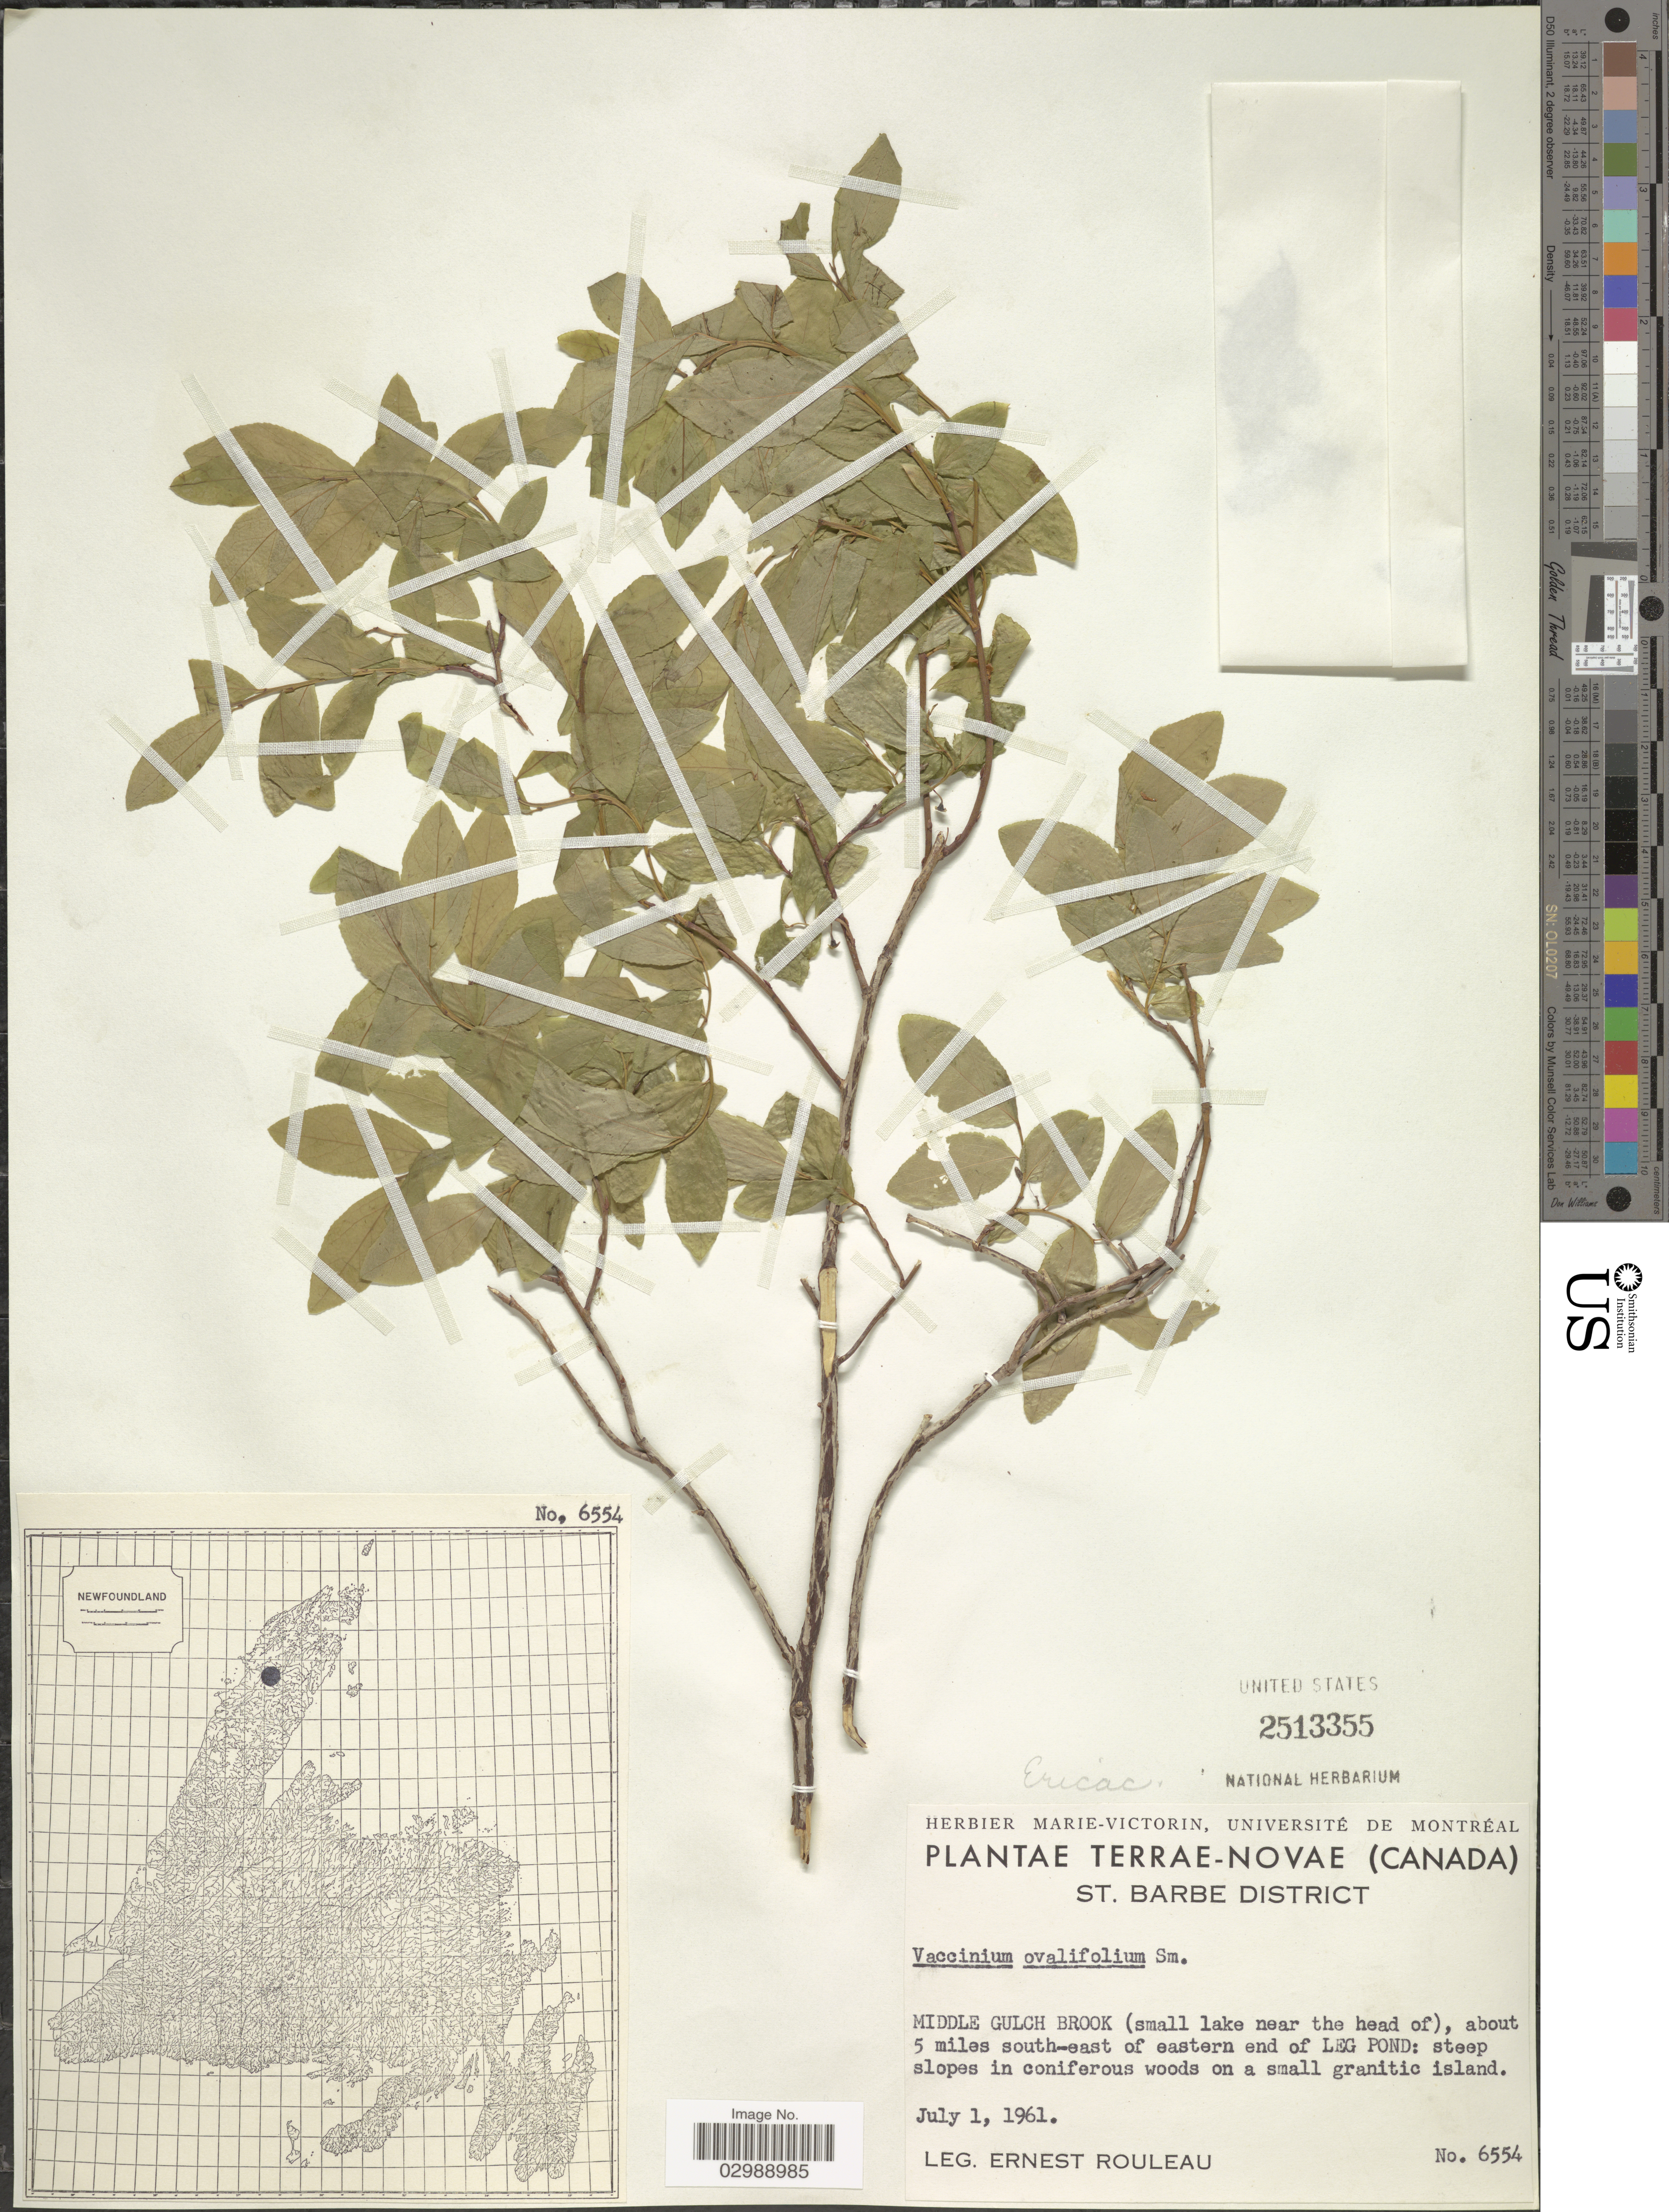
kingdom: Plantae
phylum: Tracheophyta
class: Magnoliopsida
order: Ericales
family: Ericaceae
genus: Vaccinium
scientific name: Vaccinium ovalifolium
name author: Sm.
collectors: J. Rouleau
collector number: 6554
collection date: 1961-07-01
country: Canada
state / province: Newfoundland and Labrador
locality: Terrae-Novae. St. Barbe District. Middle Gulch Brook (small lake near the head of), about 5 miles south-east of eastern end of Leg Pond: on a small granitic island.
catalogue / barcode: US 2513355